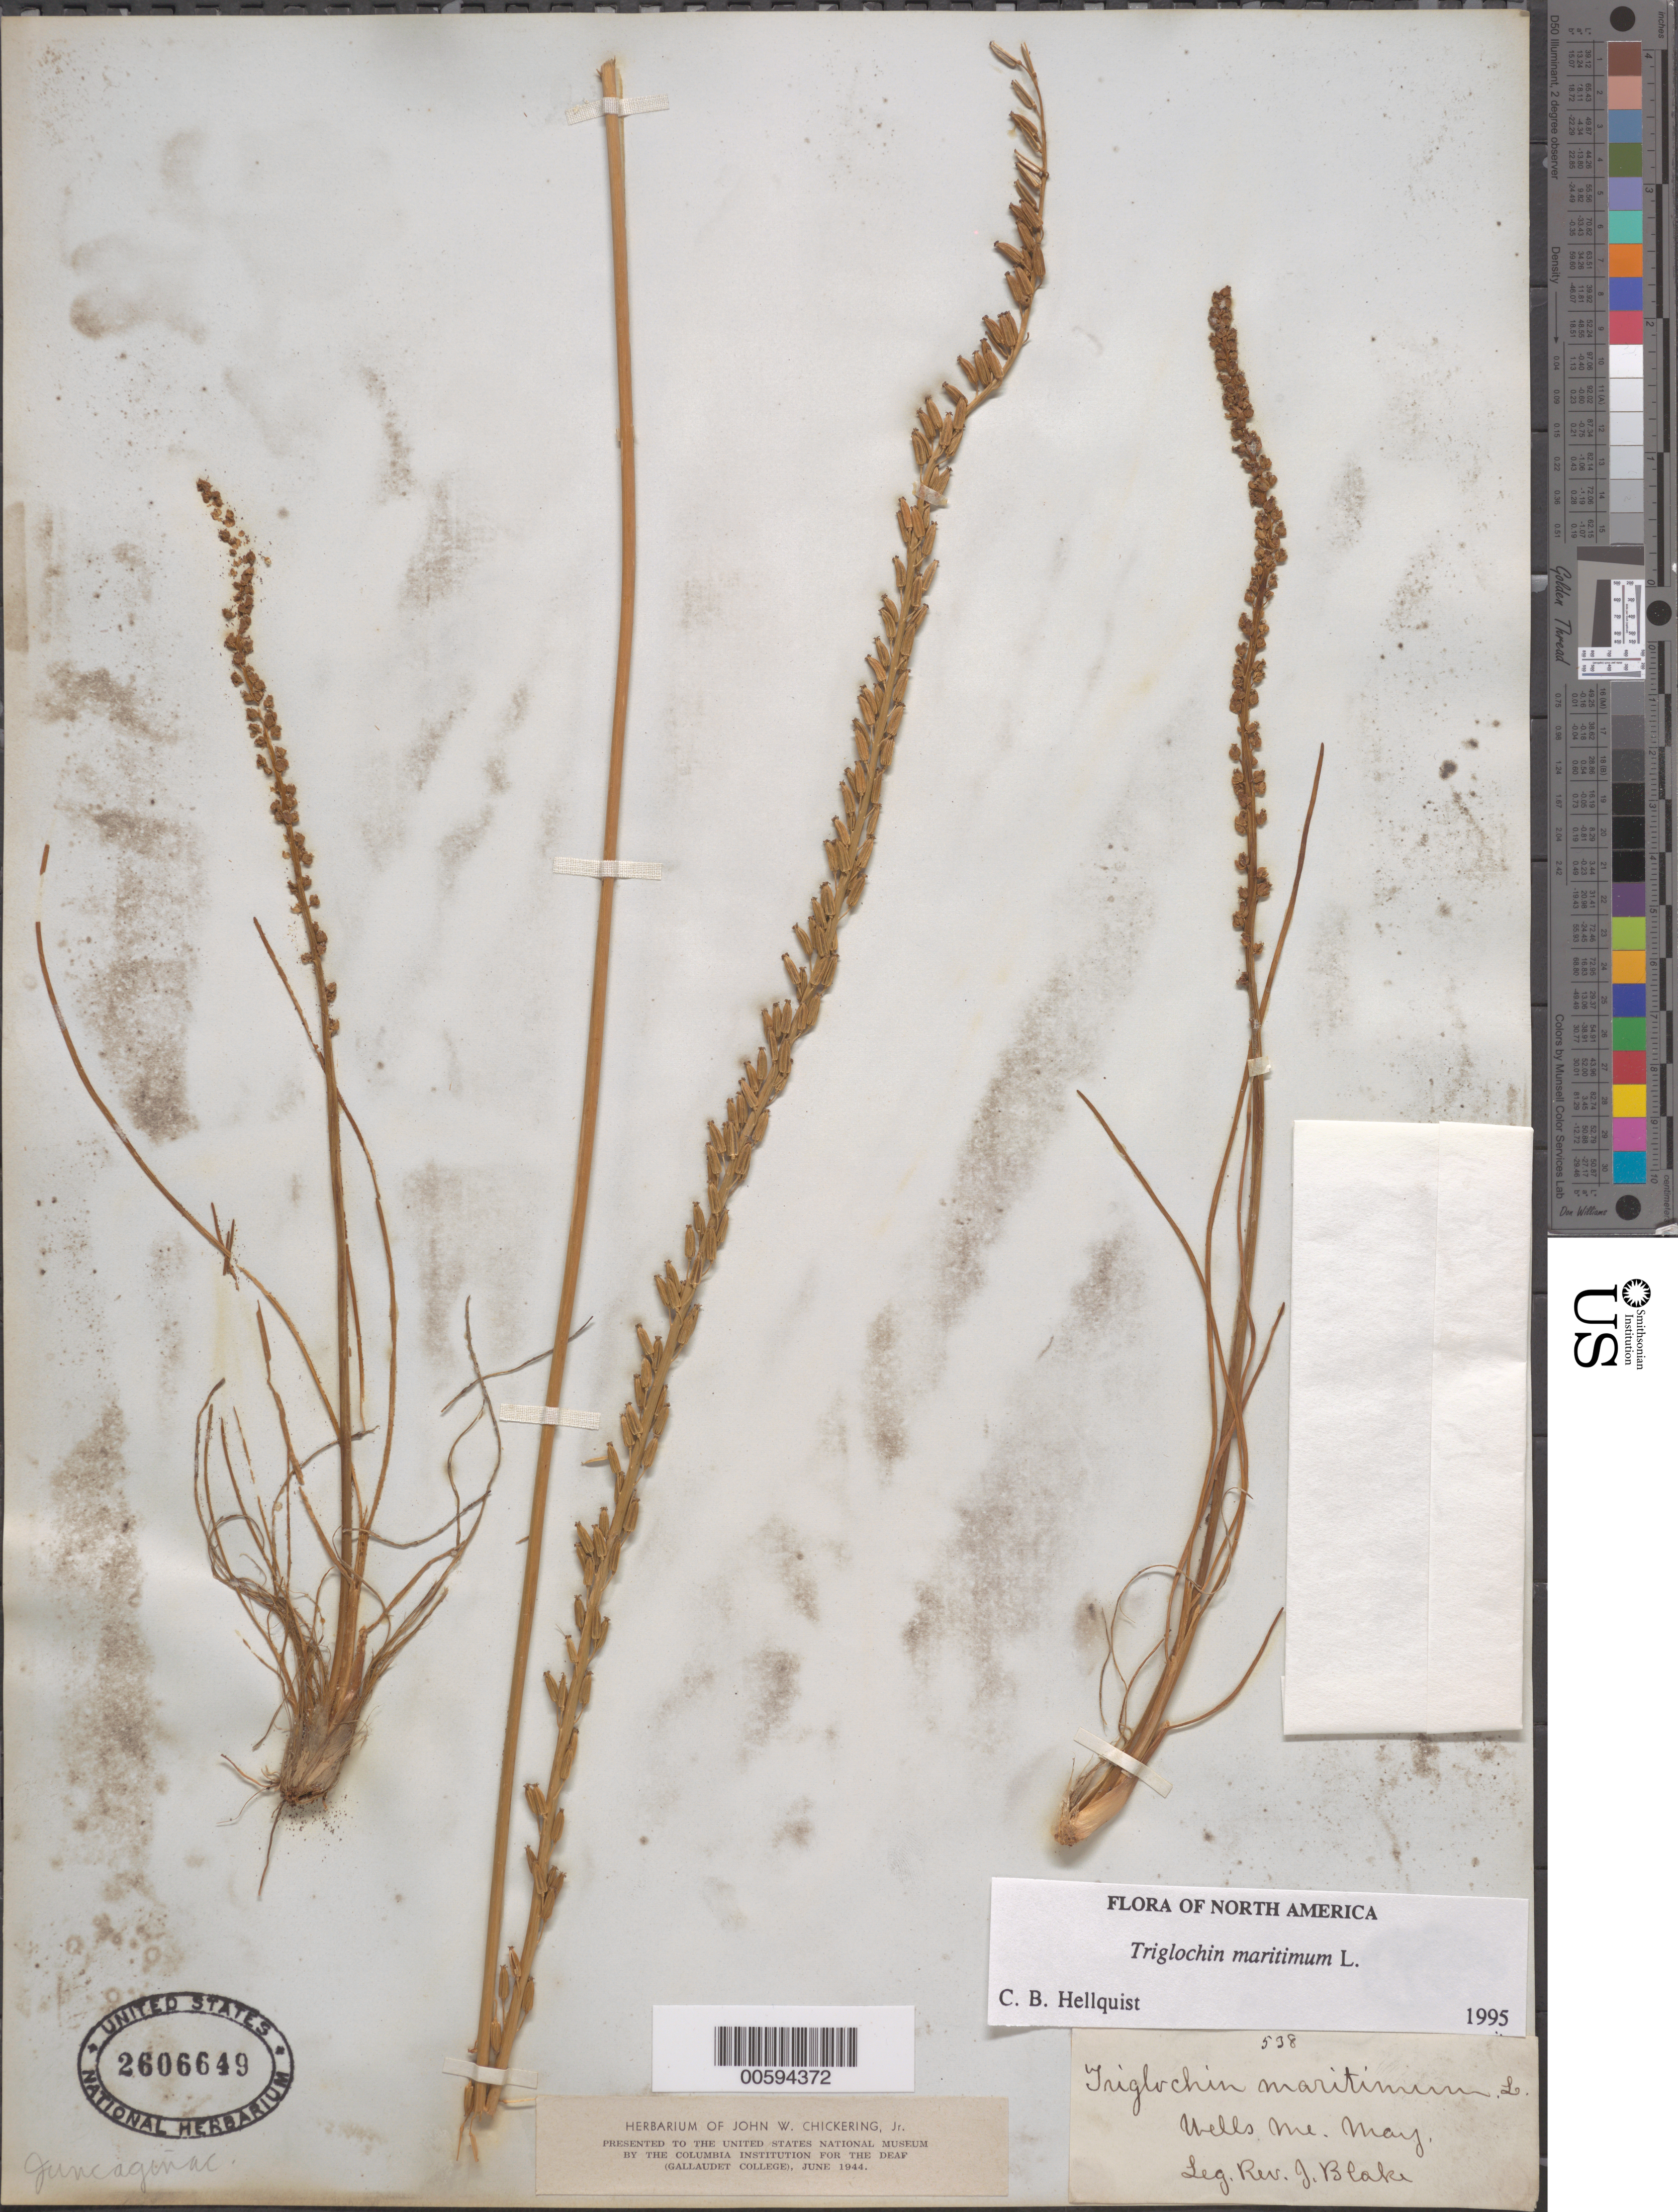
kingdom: Plantae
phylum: Tracheophyta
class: Liliopsida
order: Alismatales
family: Juncaginaceae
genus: Triglochin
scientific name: Triglochin maritima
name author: L.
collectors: J. Blake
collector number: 538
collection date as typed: May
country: United States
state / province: Michigan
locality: Well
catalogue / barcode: US 2606649